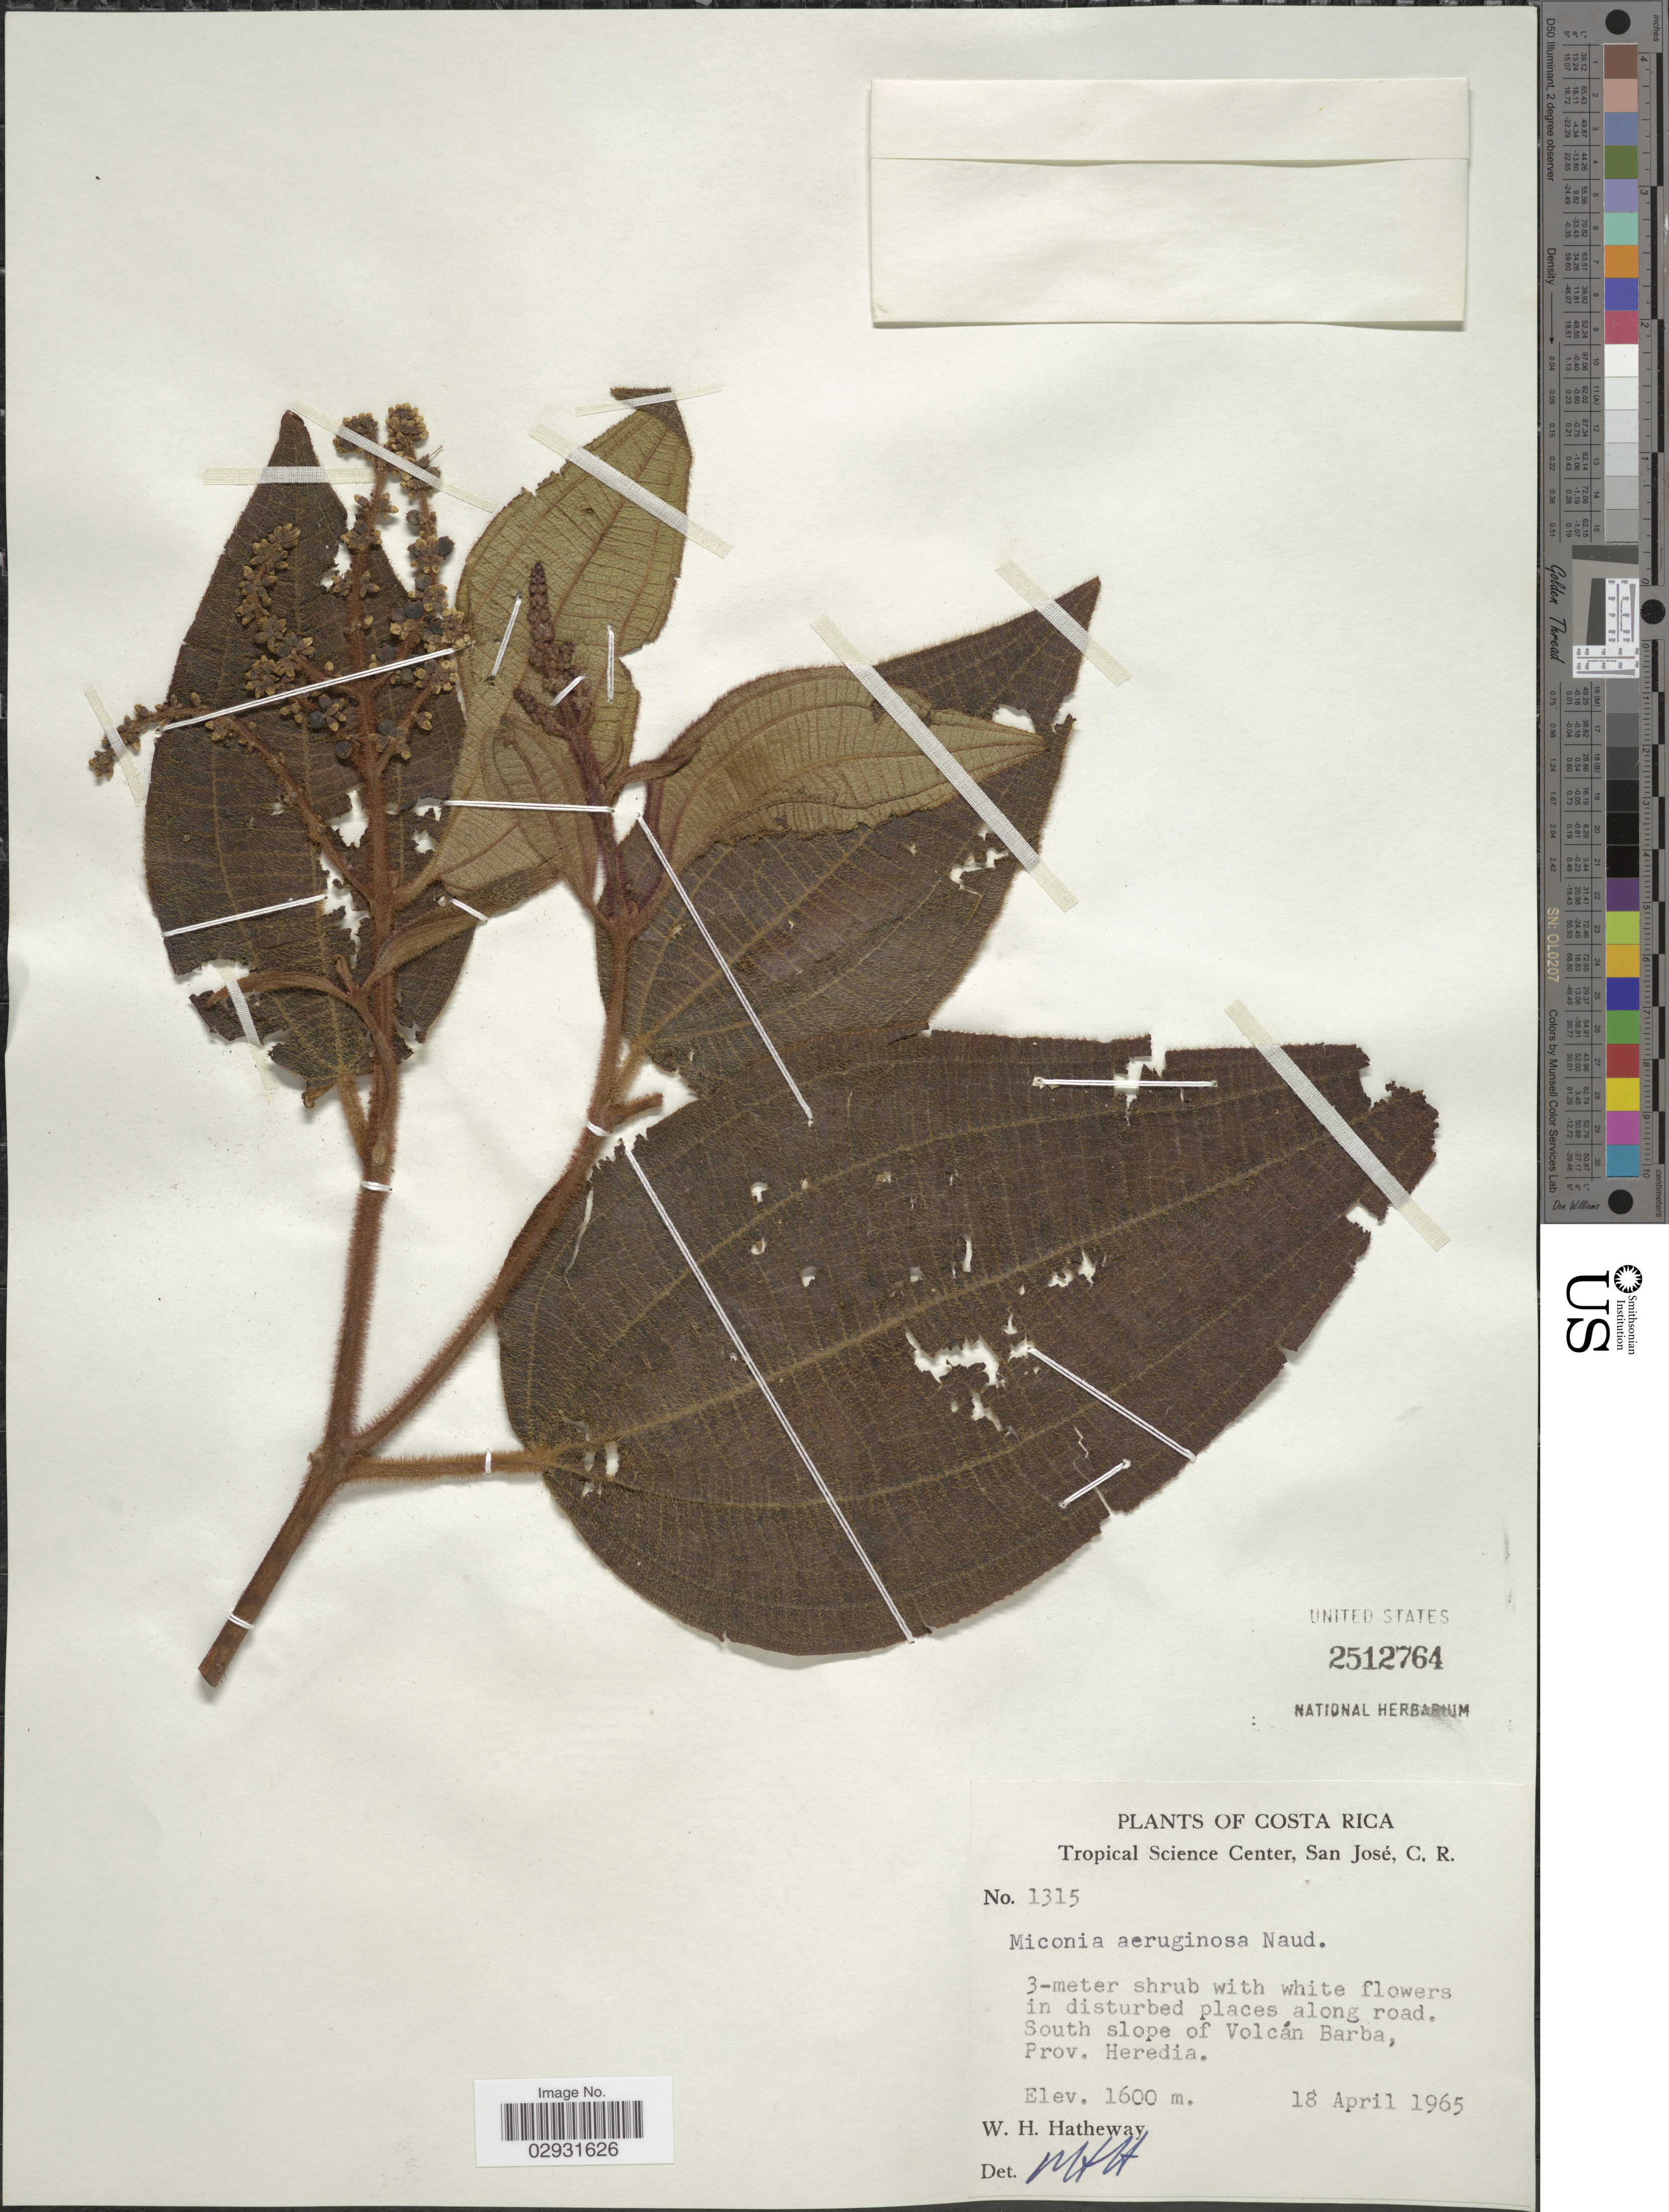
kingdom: Plantae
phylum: Tracheophyta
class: Magnoliopsida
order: Myrtales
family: Melastomataceae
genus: Miconia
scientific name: Miconia aeruginosa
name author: Naudin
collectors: W. H. Hatheway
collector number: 1315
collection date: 1965-04-18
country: Costa Rica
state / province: Heredia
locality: South slope of Volcán Barba, Prov. Heredia.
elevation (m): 1600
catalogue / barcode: US 2512764